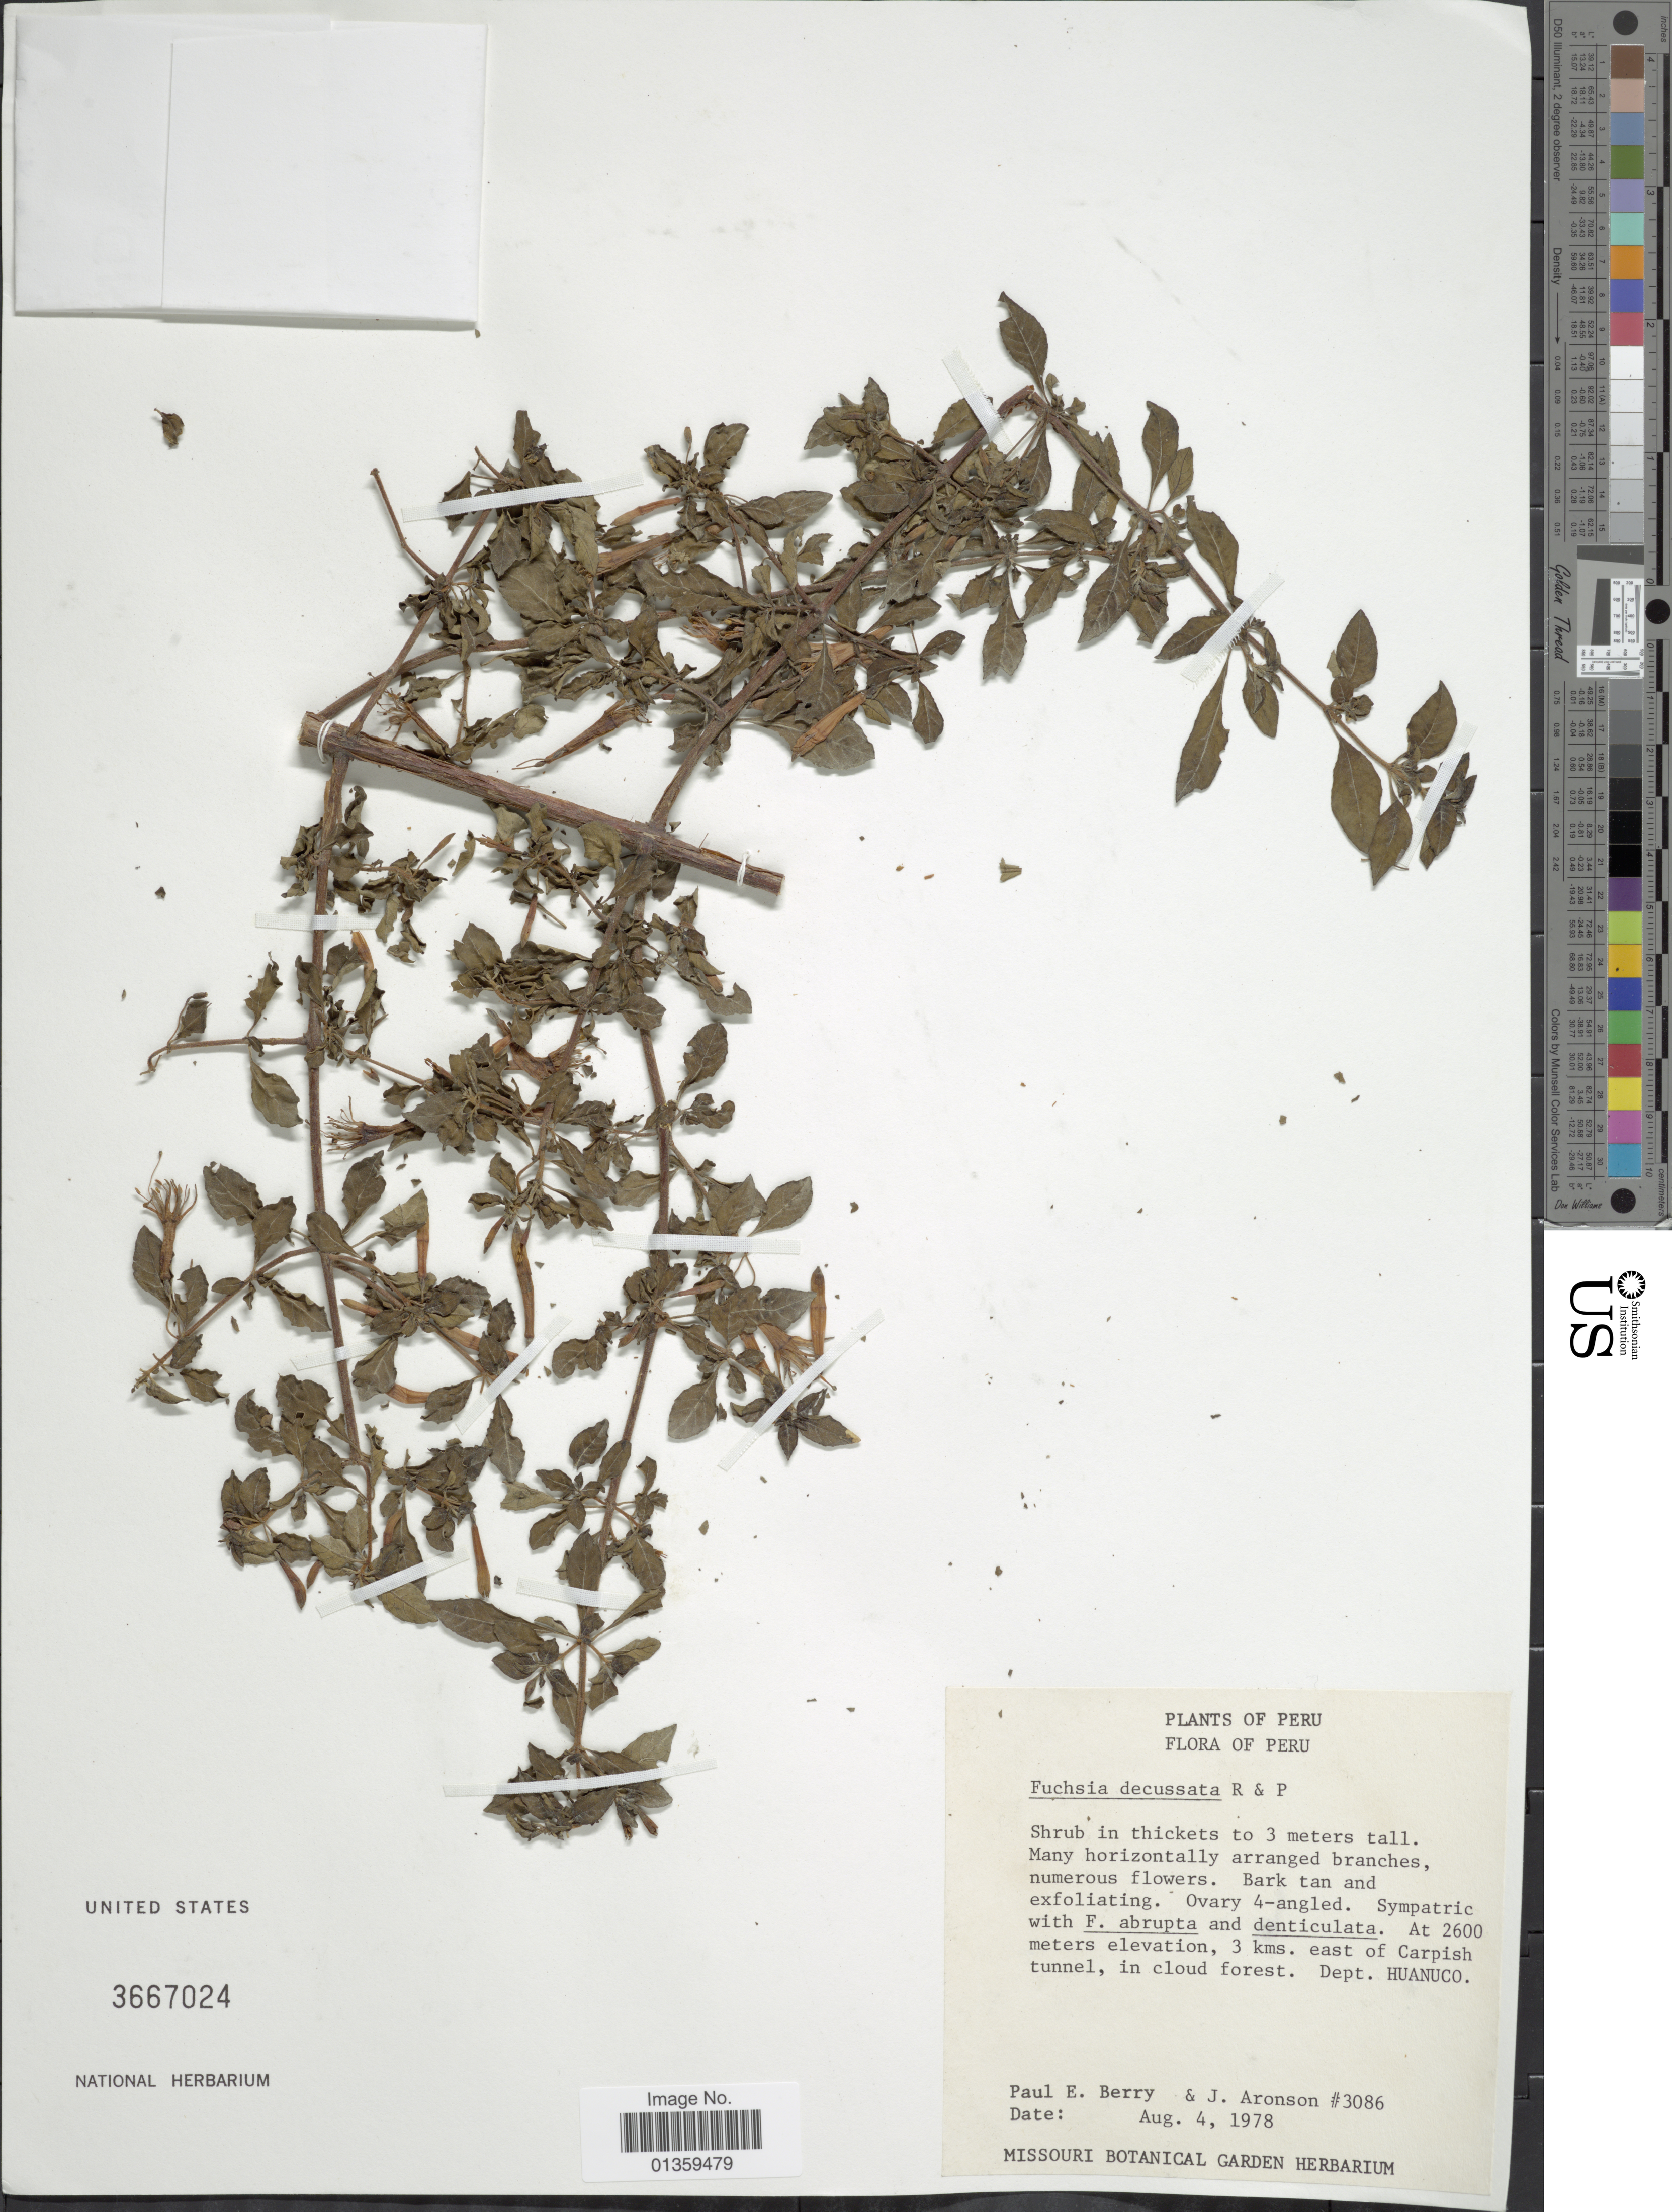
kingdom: Plantae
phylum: Tracheophyta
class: Magnoliopsida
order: Myrtales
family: Onagraceae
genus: Fuchsia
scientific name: Fuchsia decussata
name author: Ruiz & Pav.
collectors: P. E. Berry & J. Aronson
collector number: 3086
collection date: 1978-08-04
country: Peru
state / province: Huánuco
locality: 3 kms. east of Carpish tunnel, in cloud forest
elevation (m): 2600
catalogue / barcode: US 3667024